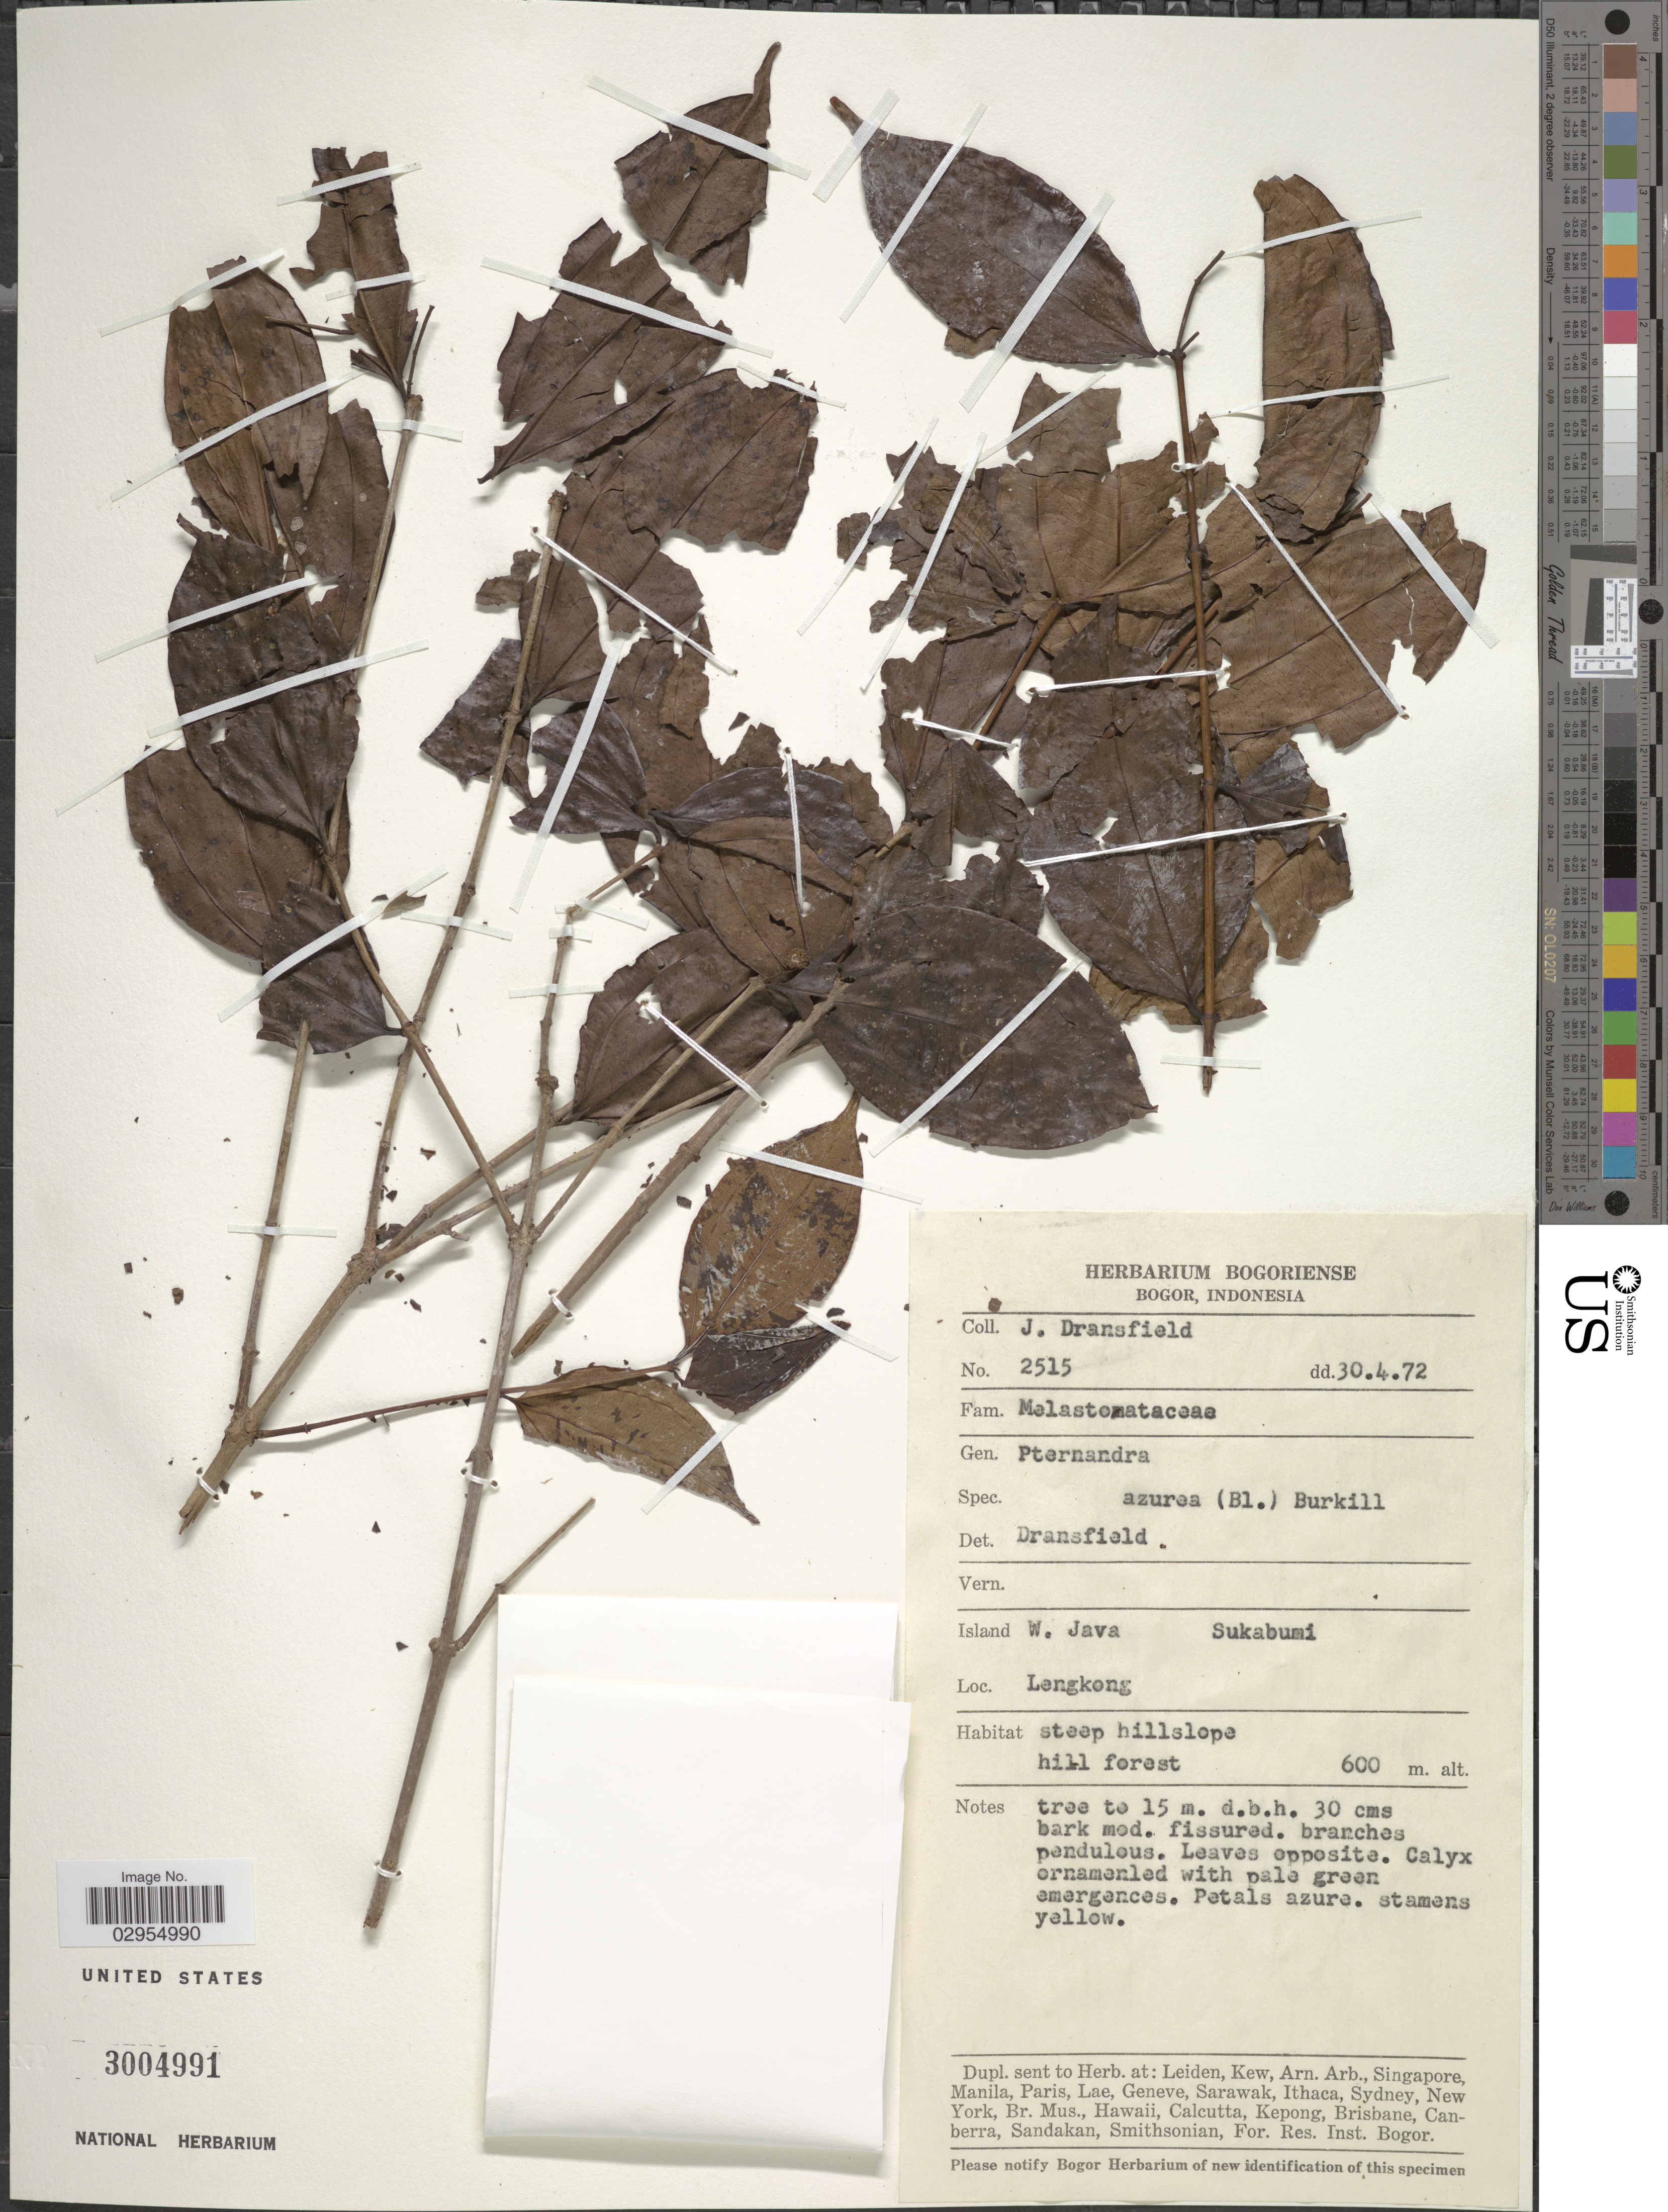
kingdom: Plantae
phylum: Tracheophyta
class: Magnoliopsida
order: Myrtales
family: Melastomataceae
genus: Pternandra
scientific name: Pternandra azurea var. azurea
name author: (Blume) Burkill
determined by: Maxwell, J. F.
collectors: J. Dransfield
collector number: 2515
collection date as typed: Transcribed d/m/y: 30/4/72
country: Indonesia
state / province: Java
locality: Island W. Java, Sukabumi. Lengkong.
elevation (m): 600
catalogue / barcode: US 3004991